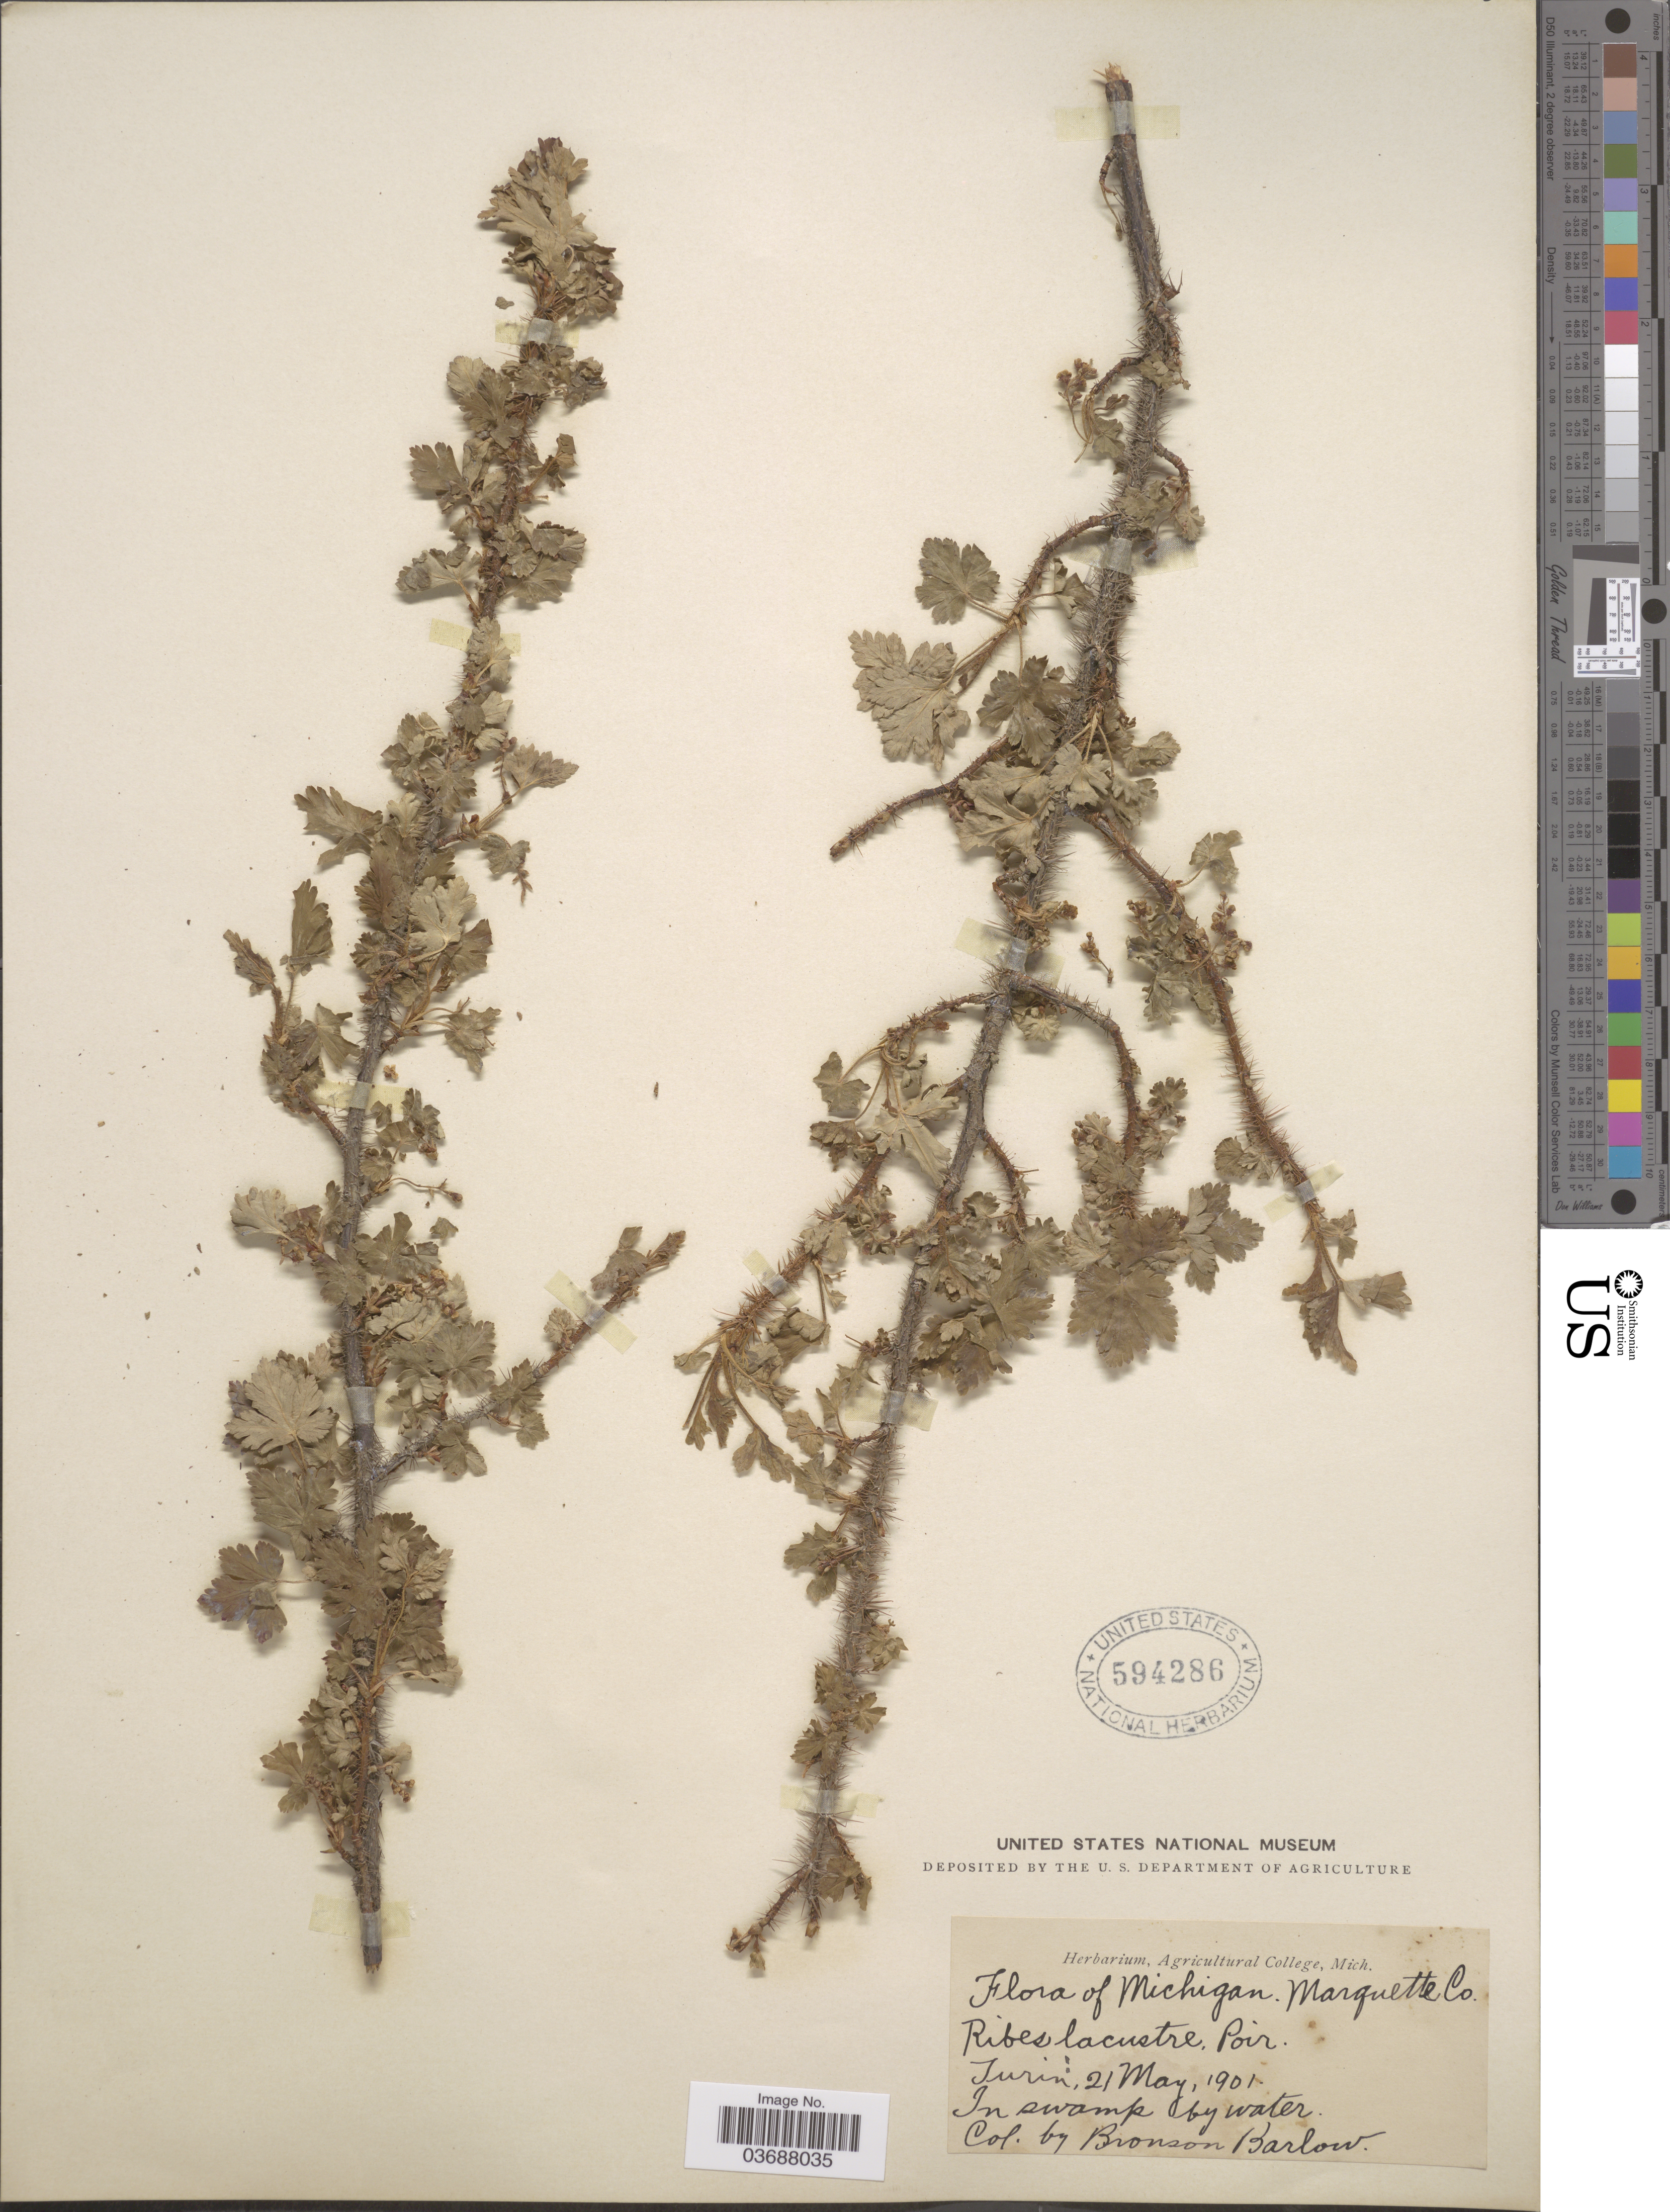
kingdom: Plantae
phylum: Tracheophyta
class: Magnoliopsida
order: Saxifragales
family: Grossulariaceae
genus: Ribes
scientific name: Ribes lacustre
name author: (Pers.) Poir.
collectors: Barlow, B.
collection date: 1901-05-21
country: United States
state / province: Michigan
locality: Marquette Co. Turin.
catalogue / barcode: US 594286